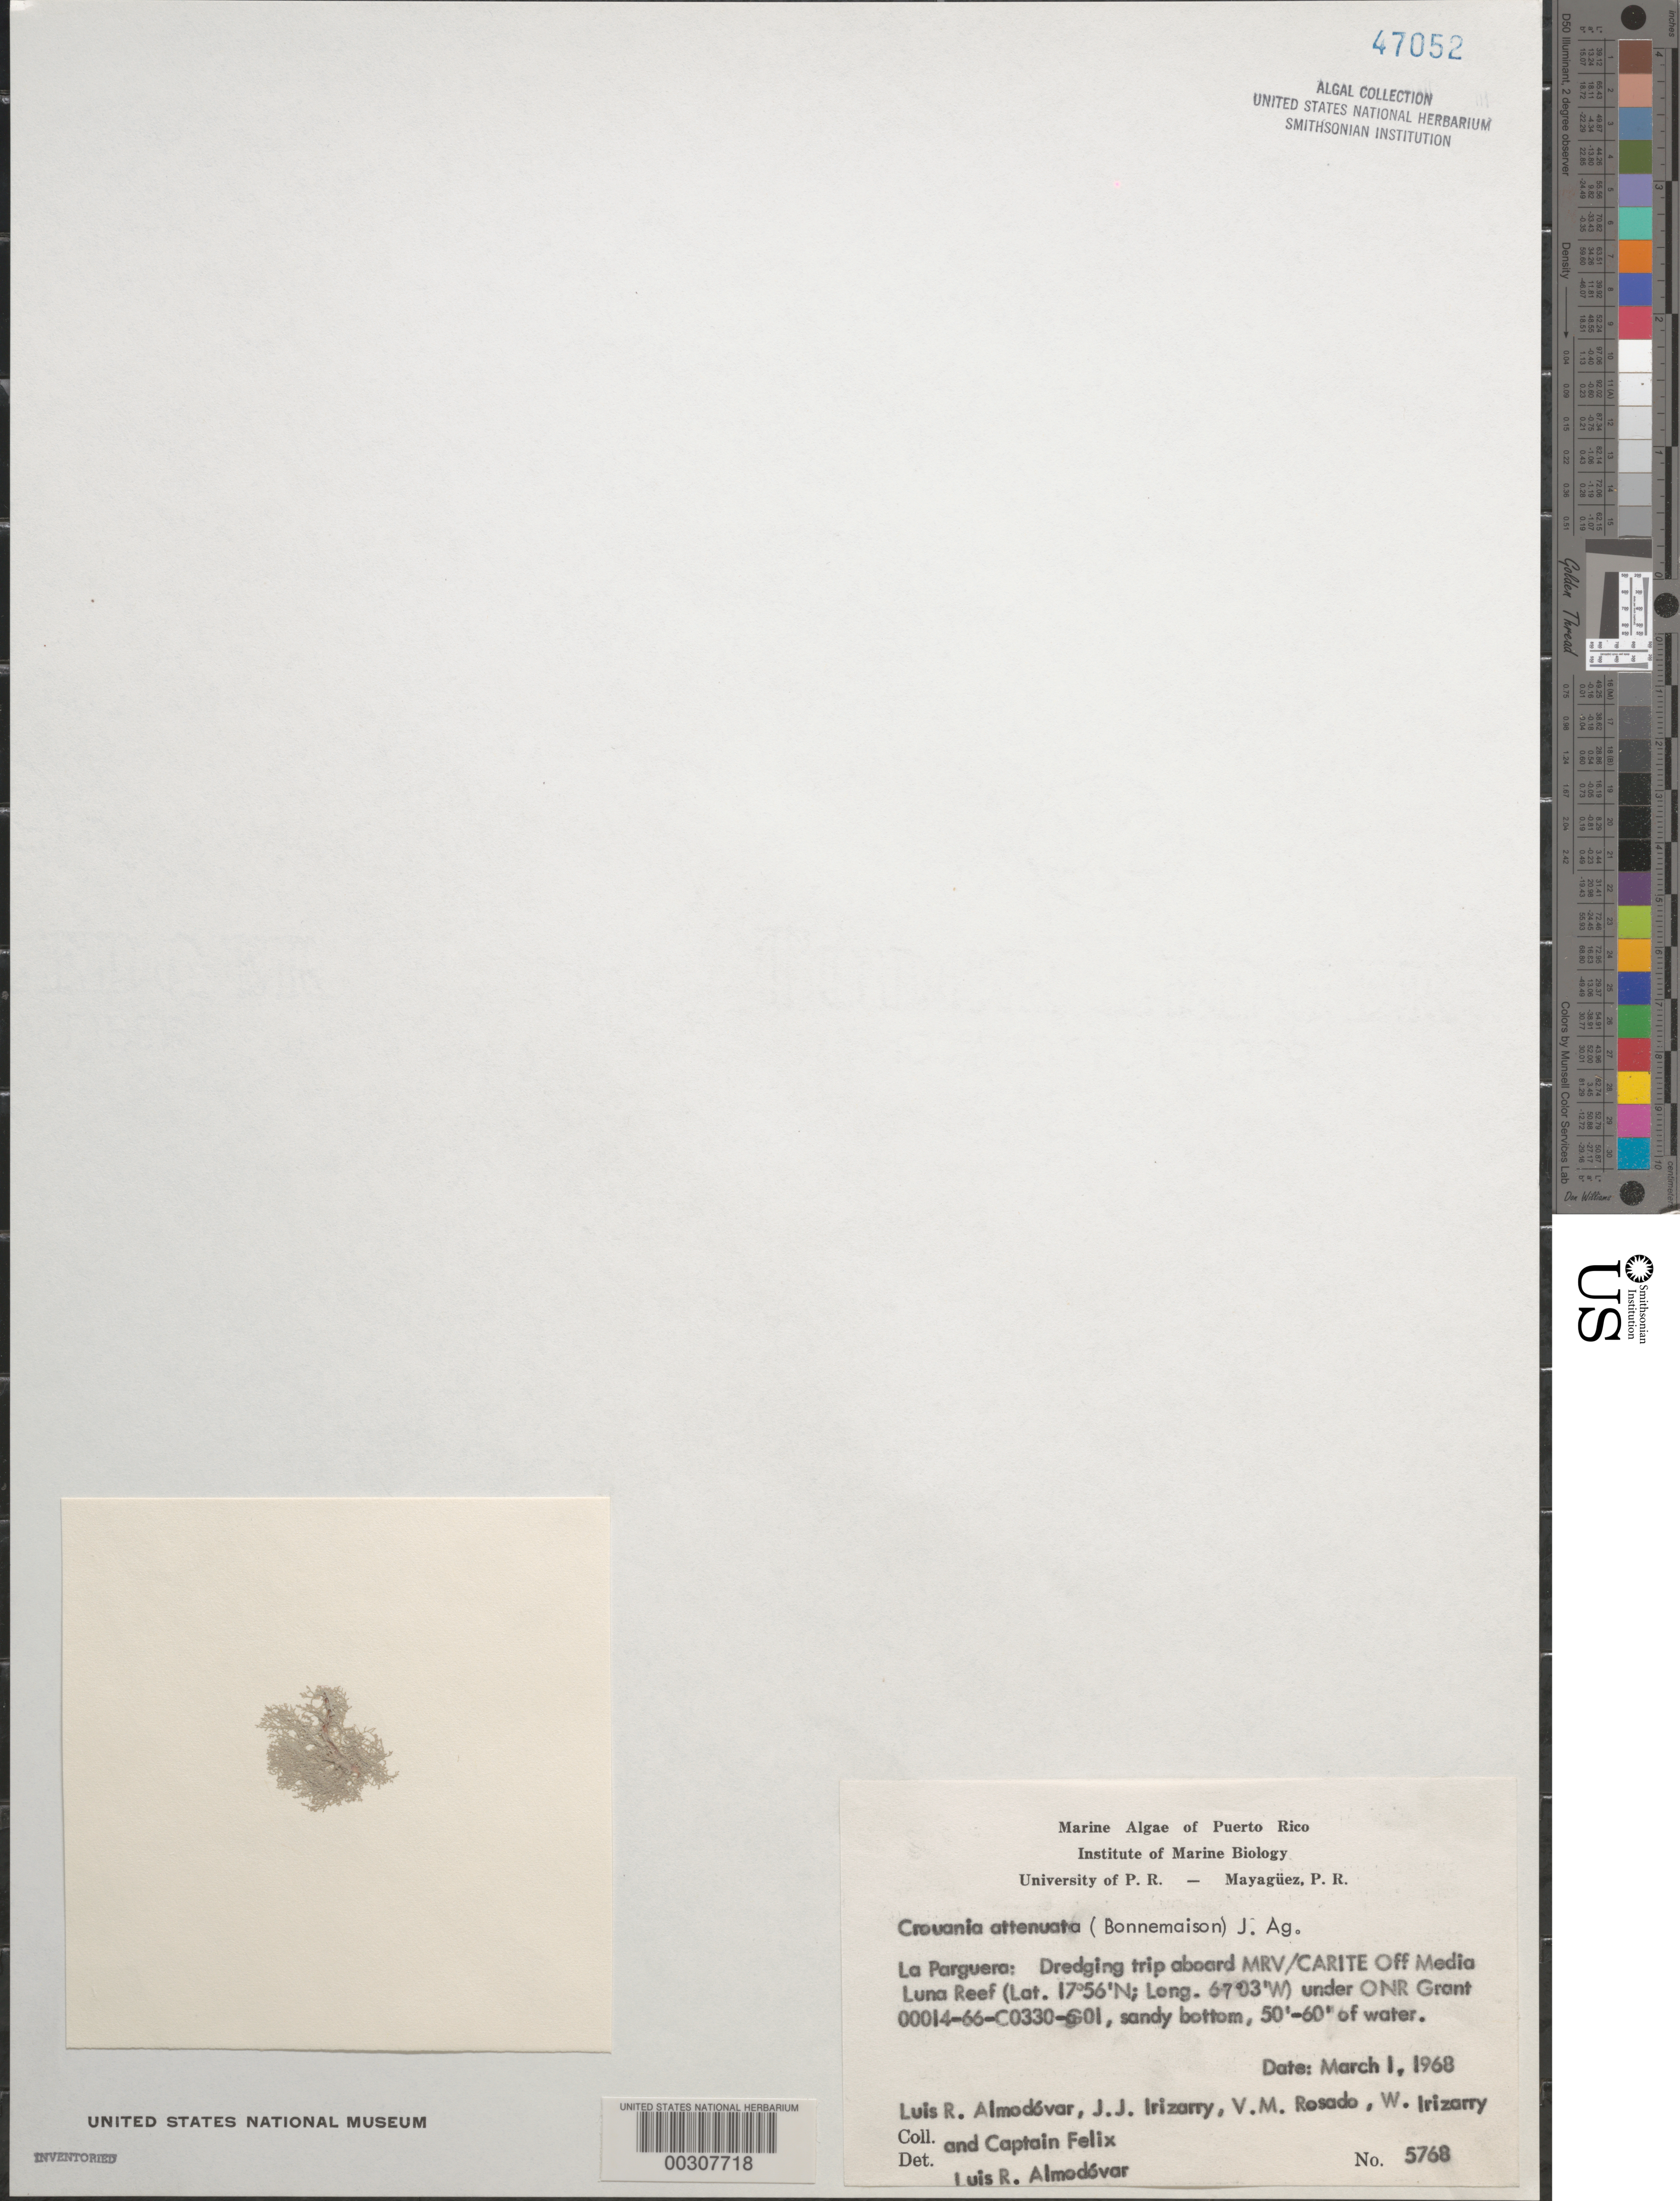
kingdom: Plantae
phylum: Rhodophyta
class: Florideophyceae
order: Ceramiales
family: Callithamniaceae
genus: Crouania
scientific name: Crouania attenuata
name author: (C. Agardh) J. Agardh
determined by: Almodovar, L. R.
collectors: L. Almodovar, J. Irizarry, V. Rosado, W. Irizarry & C. Felix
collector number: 5768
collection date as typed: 01 Mar 1968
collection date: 1968-03-01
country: Puerto Rico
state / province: Lajas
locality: La Parguera, off Media Luna Reef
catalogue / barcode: US 47052